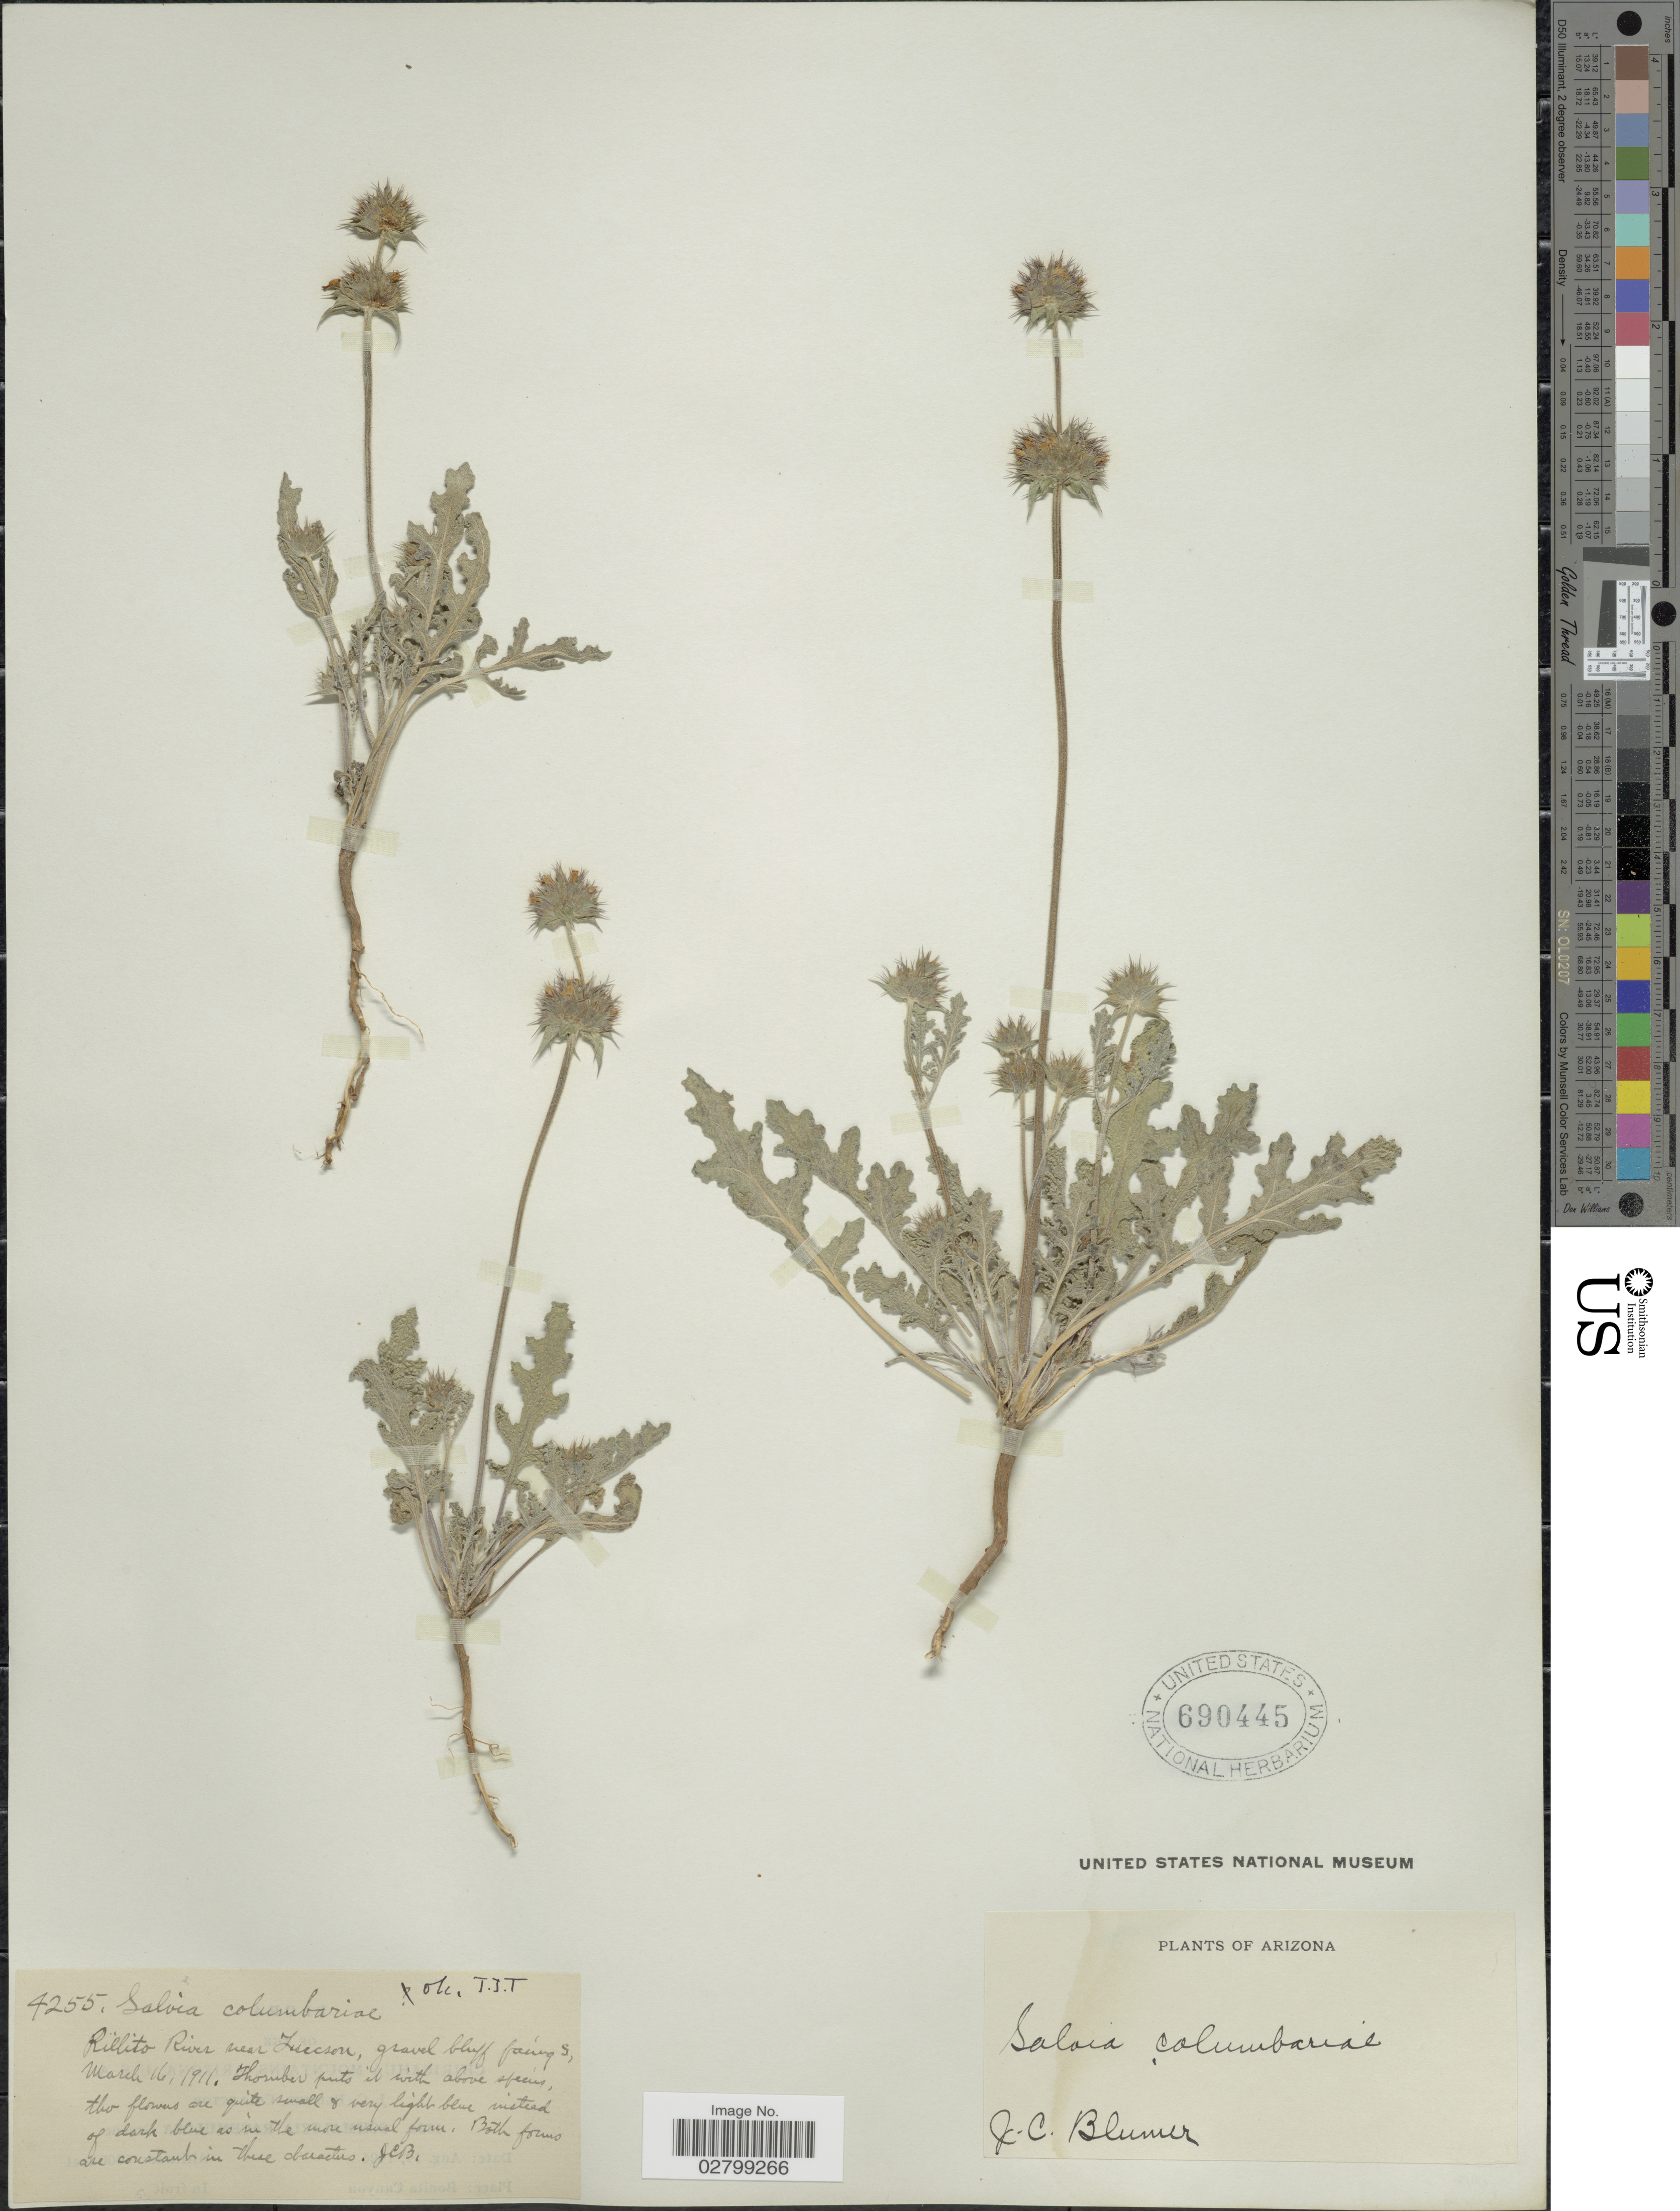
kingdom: Plantae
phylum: Tracheophyta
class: Magnoliopsida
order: Lamiales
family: Lamiaceae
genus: Salvia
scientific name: Salvia columbariae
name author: Benth.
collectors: J. C. Blumer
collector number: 4255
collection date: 1911-03-16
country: United States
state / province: Arizona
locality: Rillito River near Tucson, gravel bluff facing S.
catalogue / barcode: US 690445